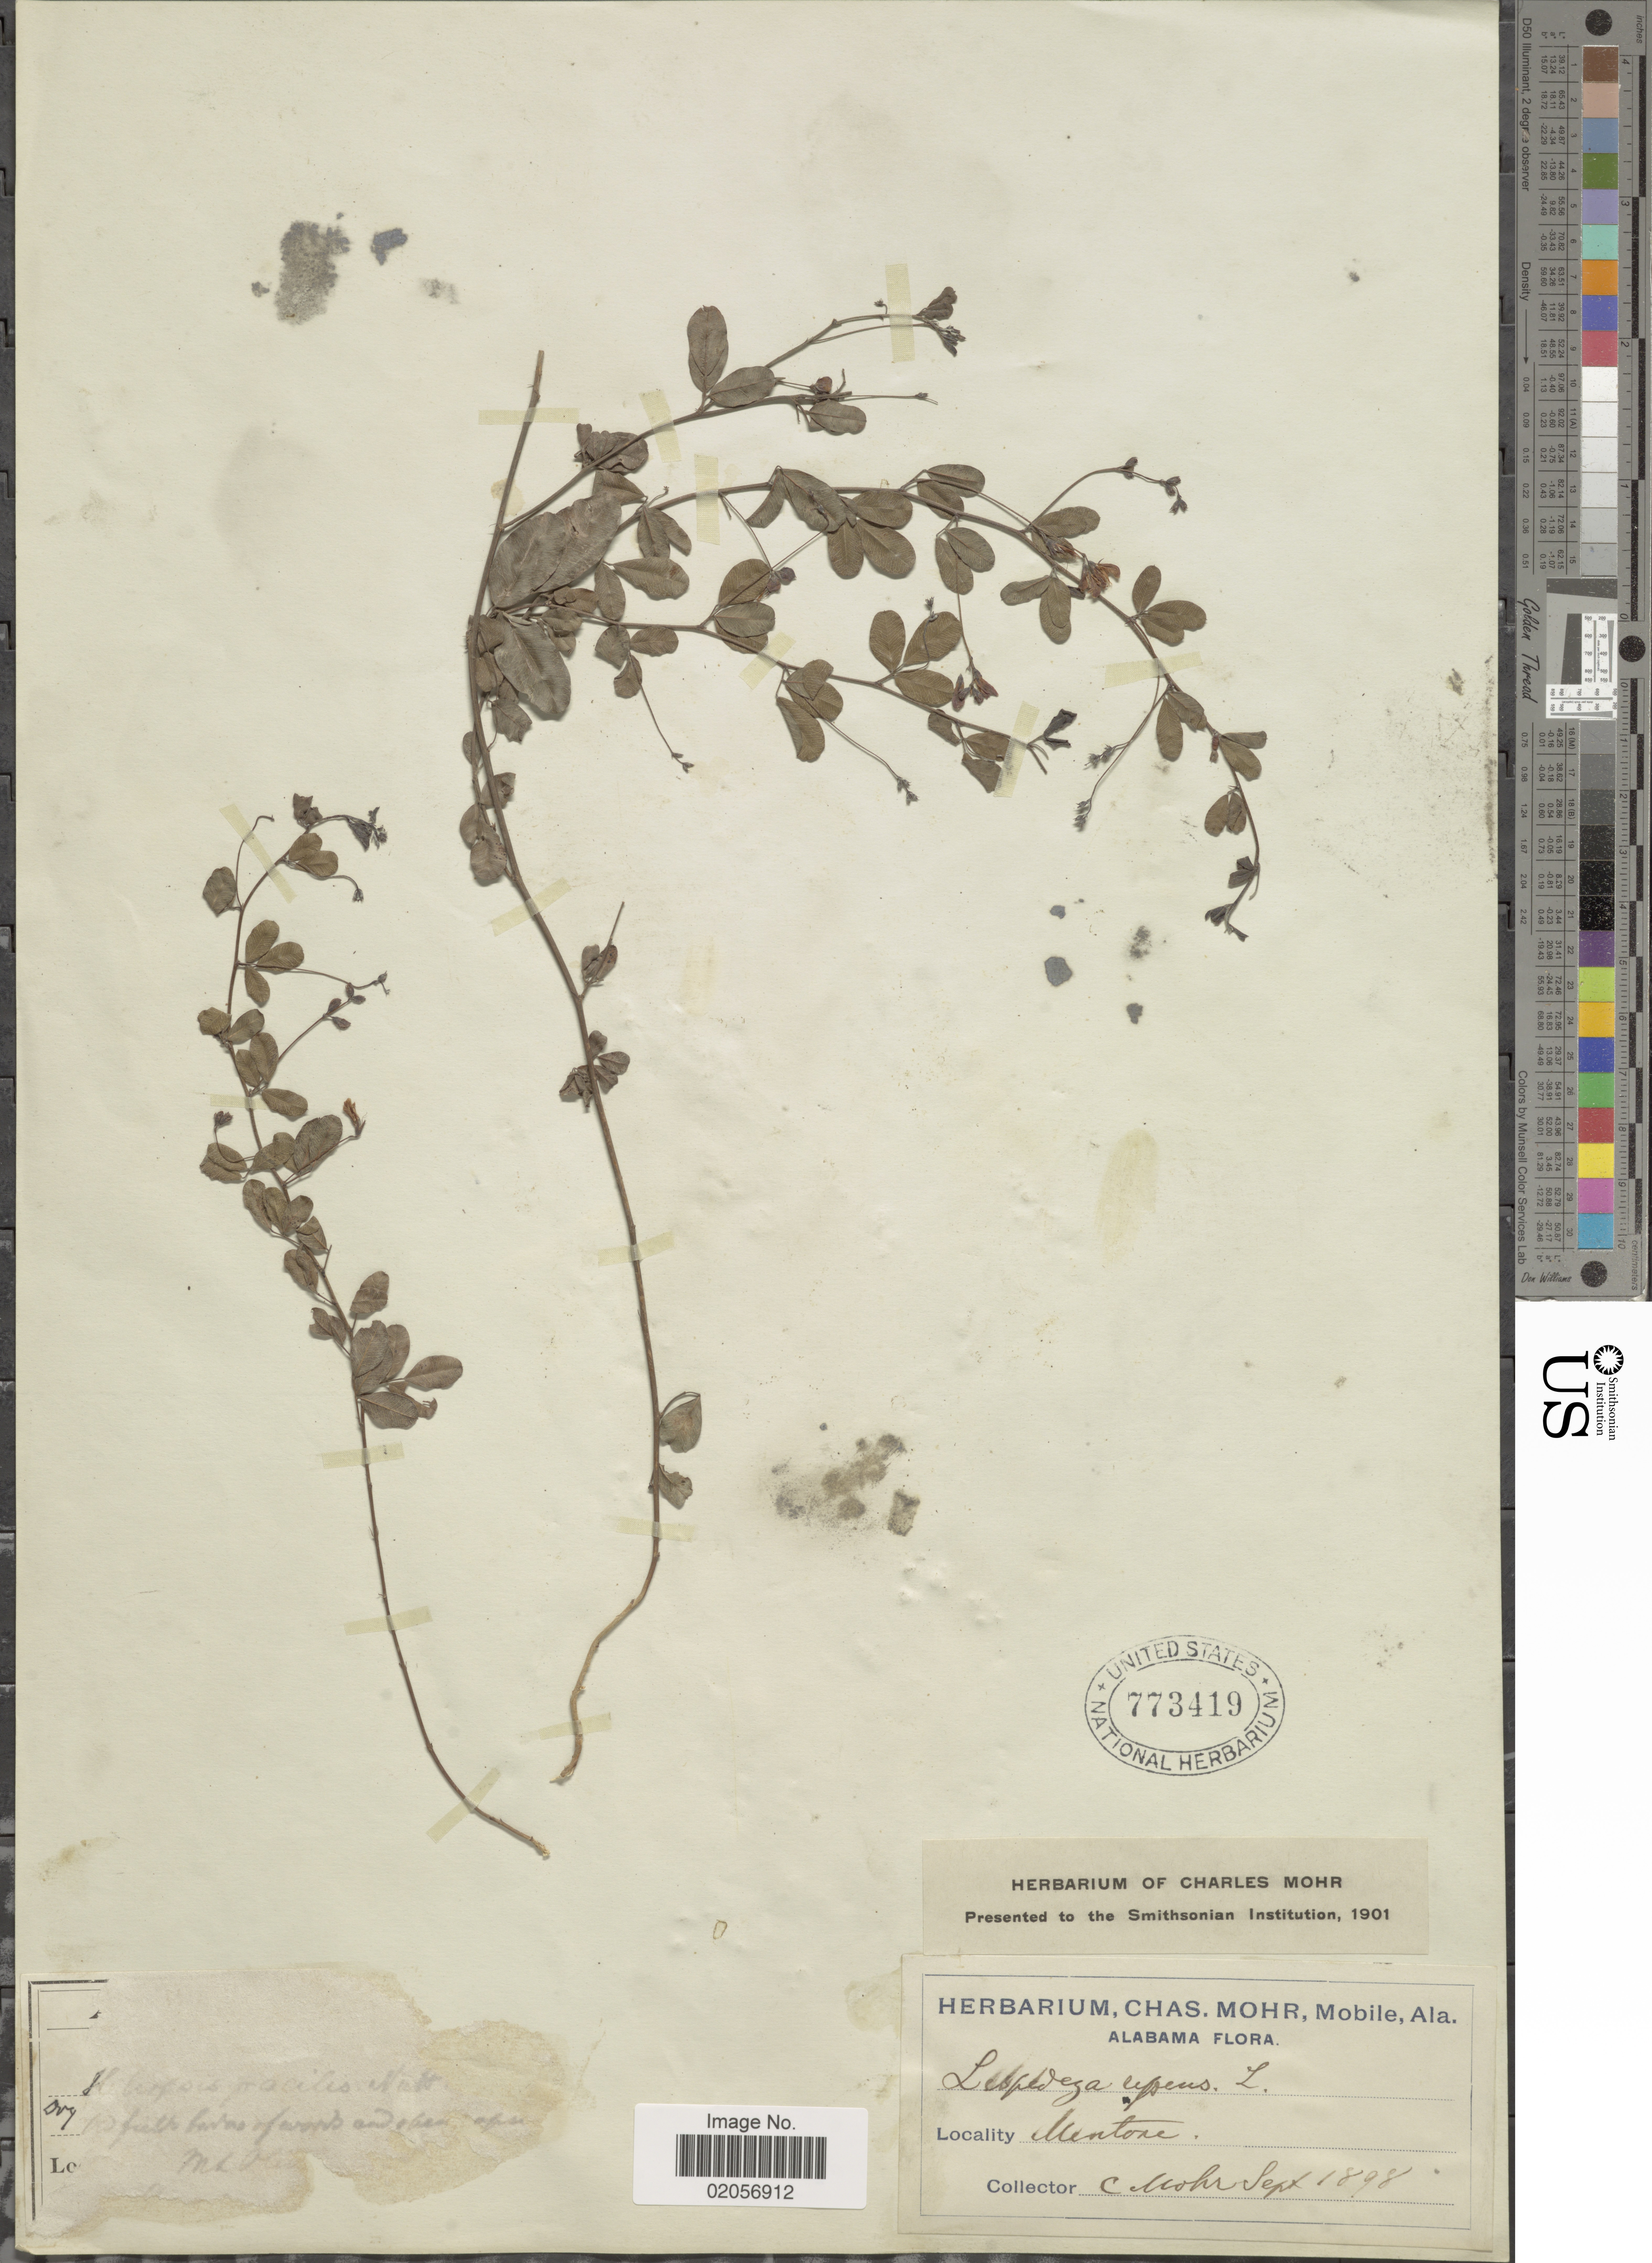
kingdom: Plantae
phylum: Tracheophyta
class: Magnoliopsida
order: Fabales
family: Fabaceae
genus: Lespedeza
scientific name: Lespedeza repens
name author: (L.) W.P.C. Barton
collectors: C. T. Mohr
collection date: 1898-08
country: United States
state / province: Alabama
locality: Mentone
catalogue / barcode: US 773419